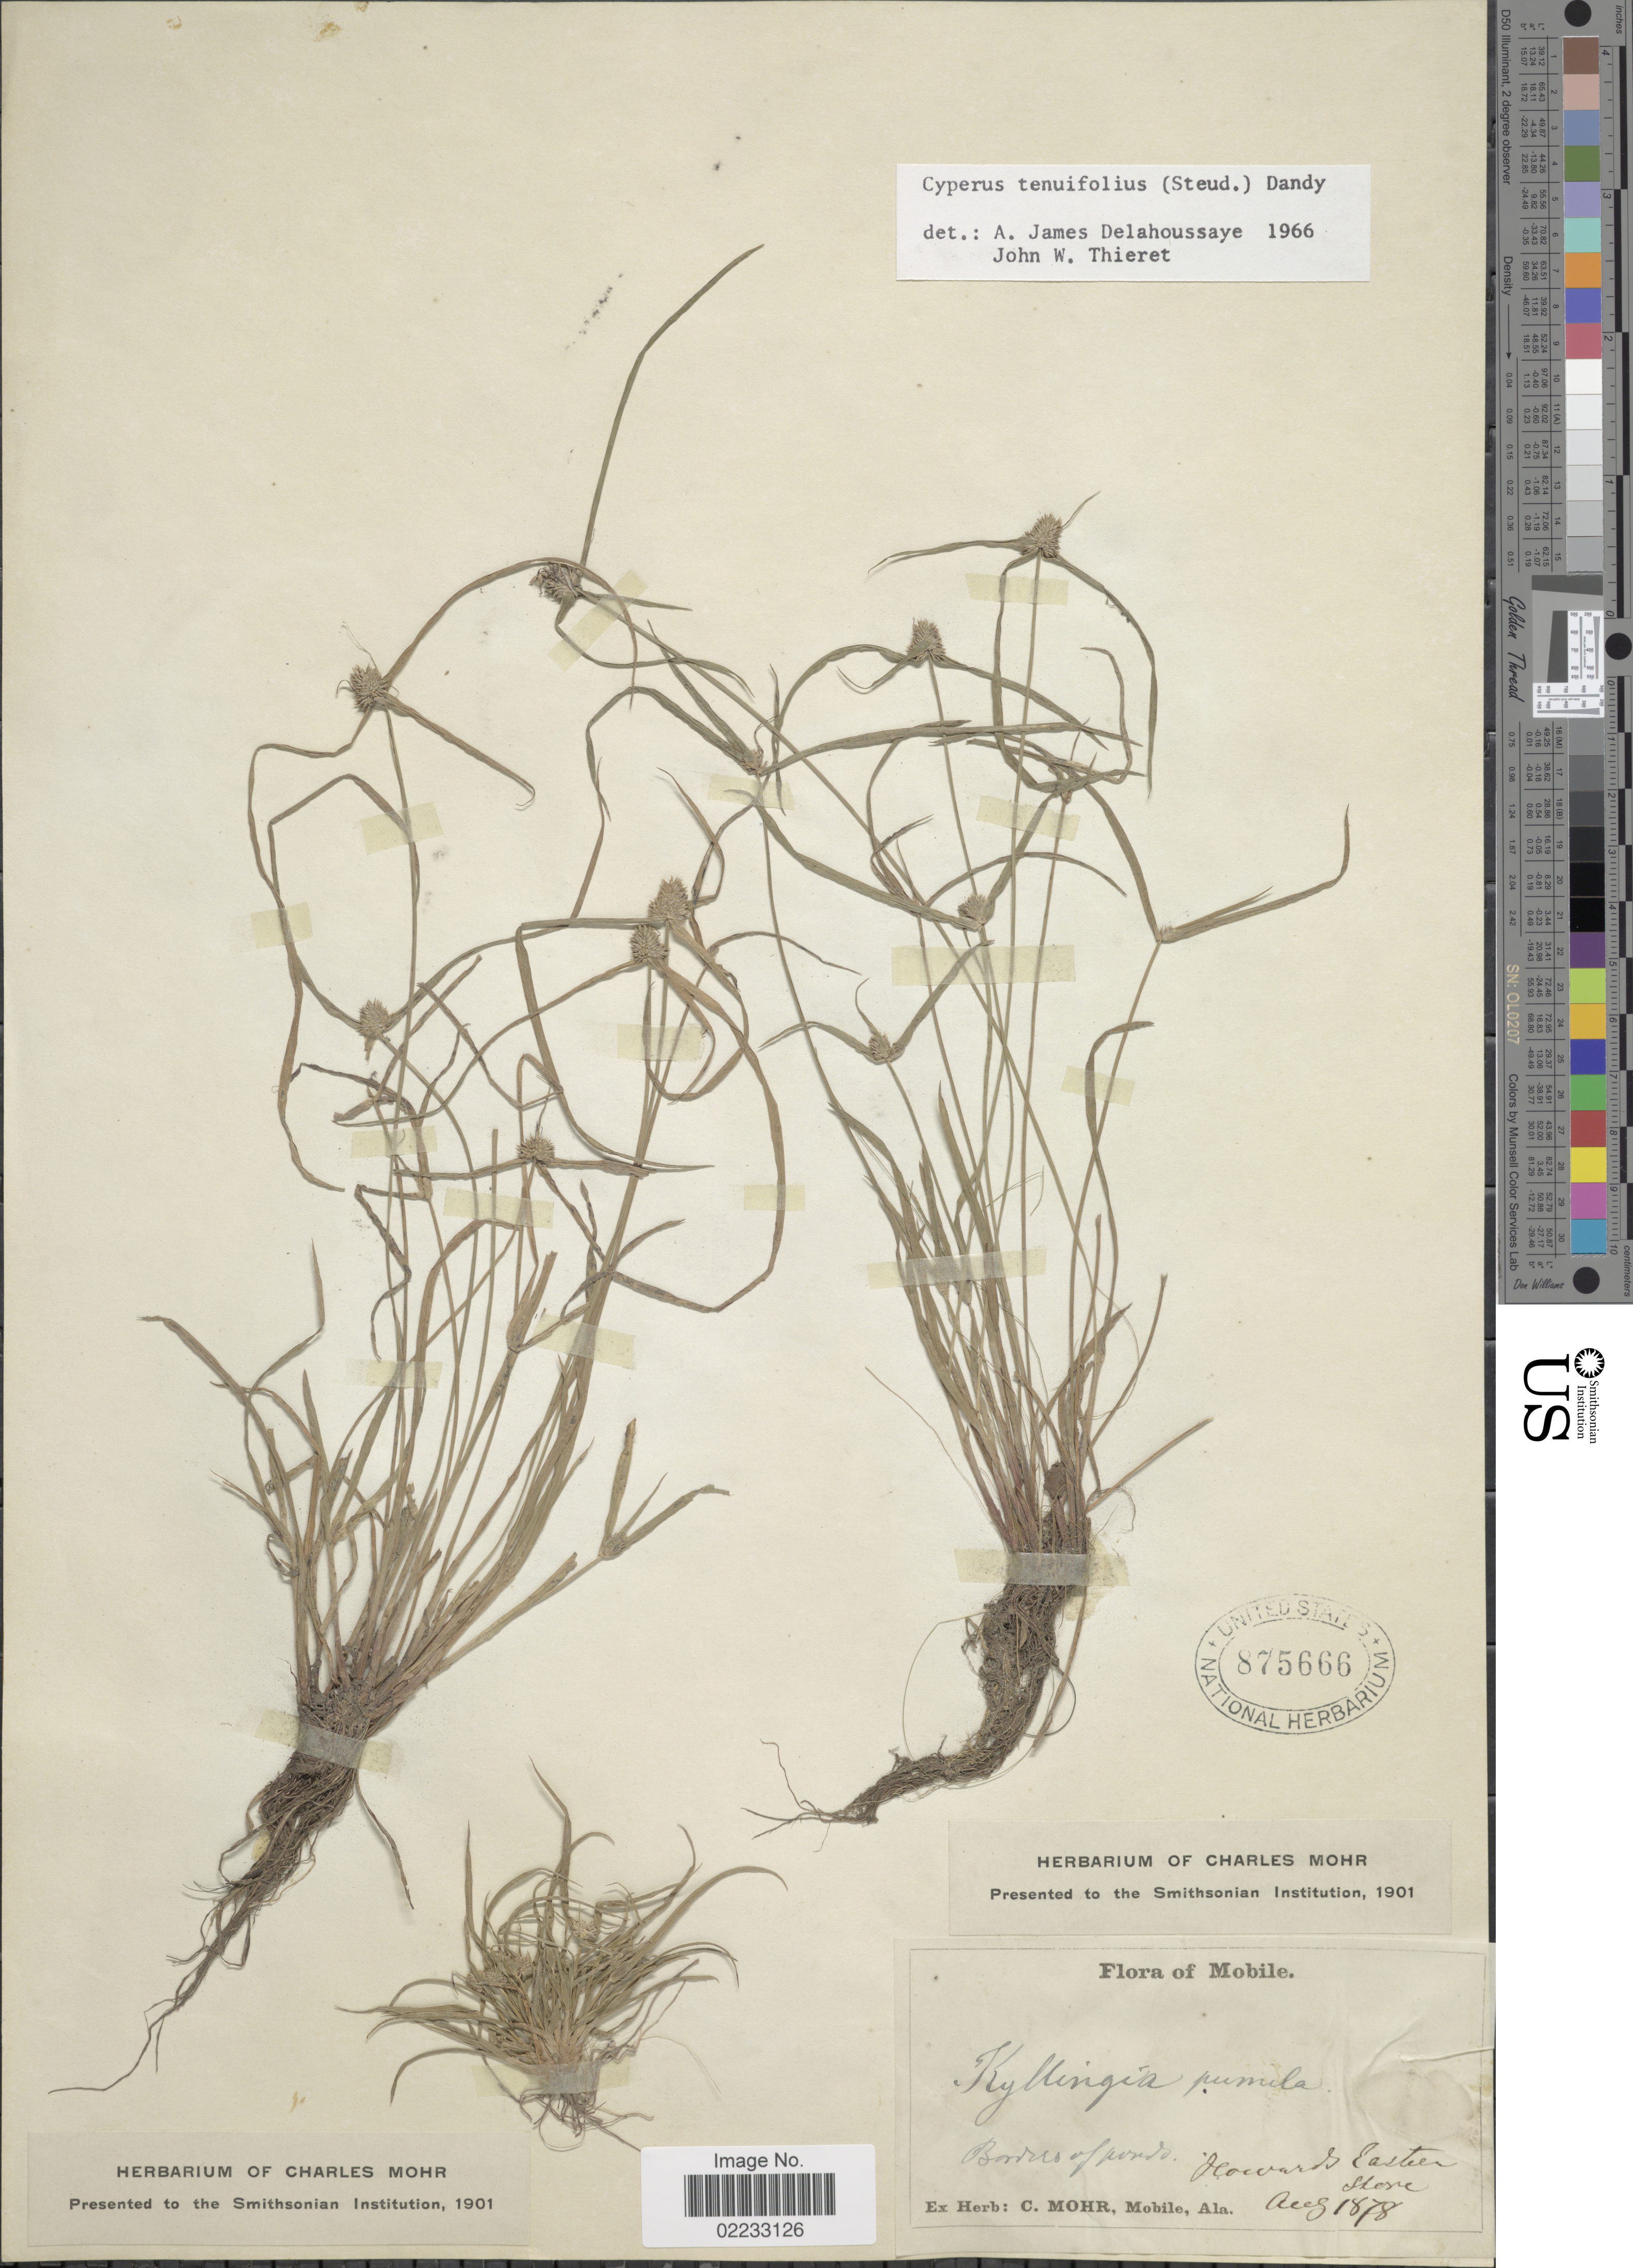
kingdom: Plantae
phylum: Tracheophyta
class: Liliopsida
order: Poales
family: Cyperaceae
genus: Cyperus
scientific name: Cyperus hortensis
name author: (Salzm. ex Steud.) Dorr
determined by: Strong, Mark T., (BOT), Smithsonian Institution - National Museum of Natural History (UNITED STATES)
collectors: ex herb. Charles Mohr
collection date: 1878-08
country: United States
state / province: Alabama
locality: Mobile, Borders of ponds, Howards Eastern Shore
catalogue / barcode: US 875666